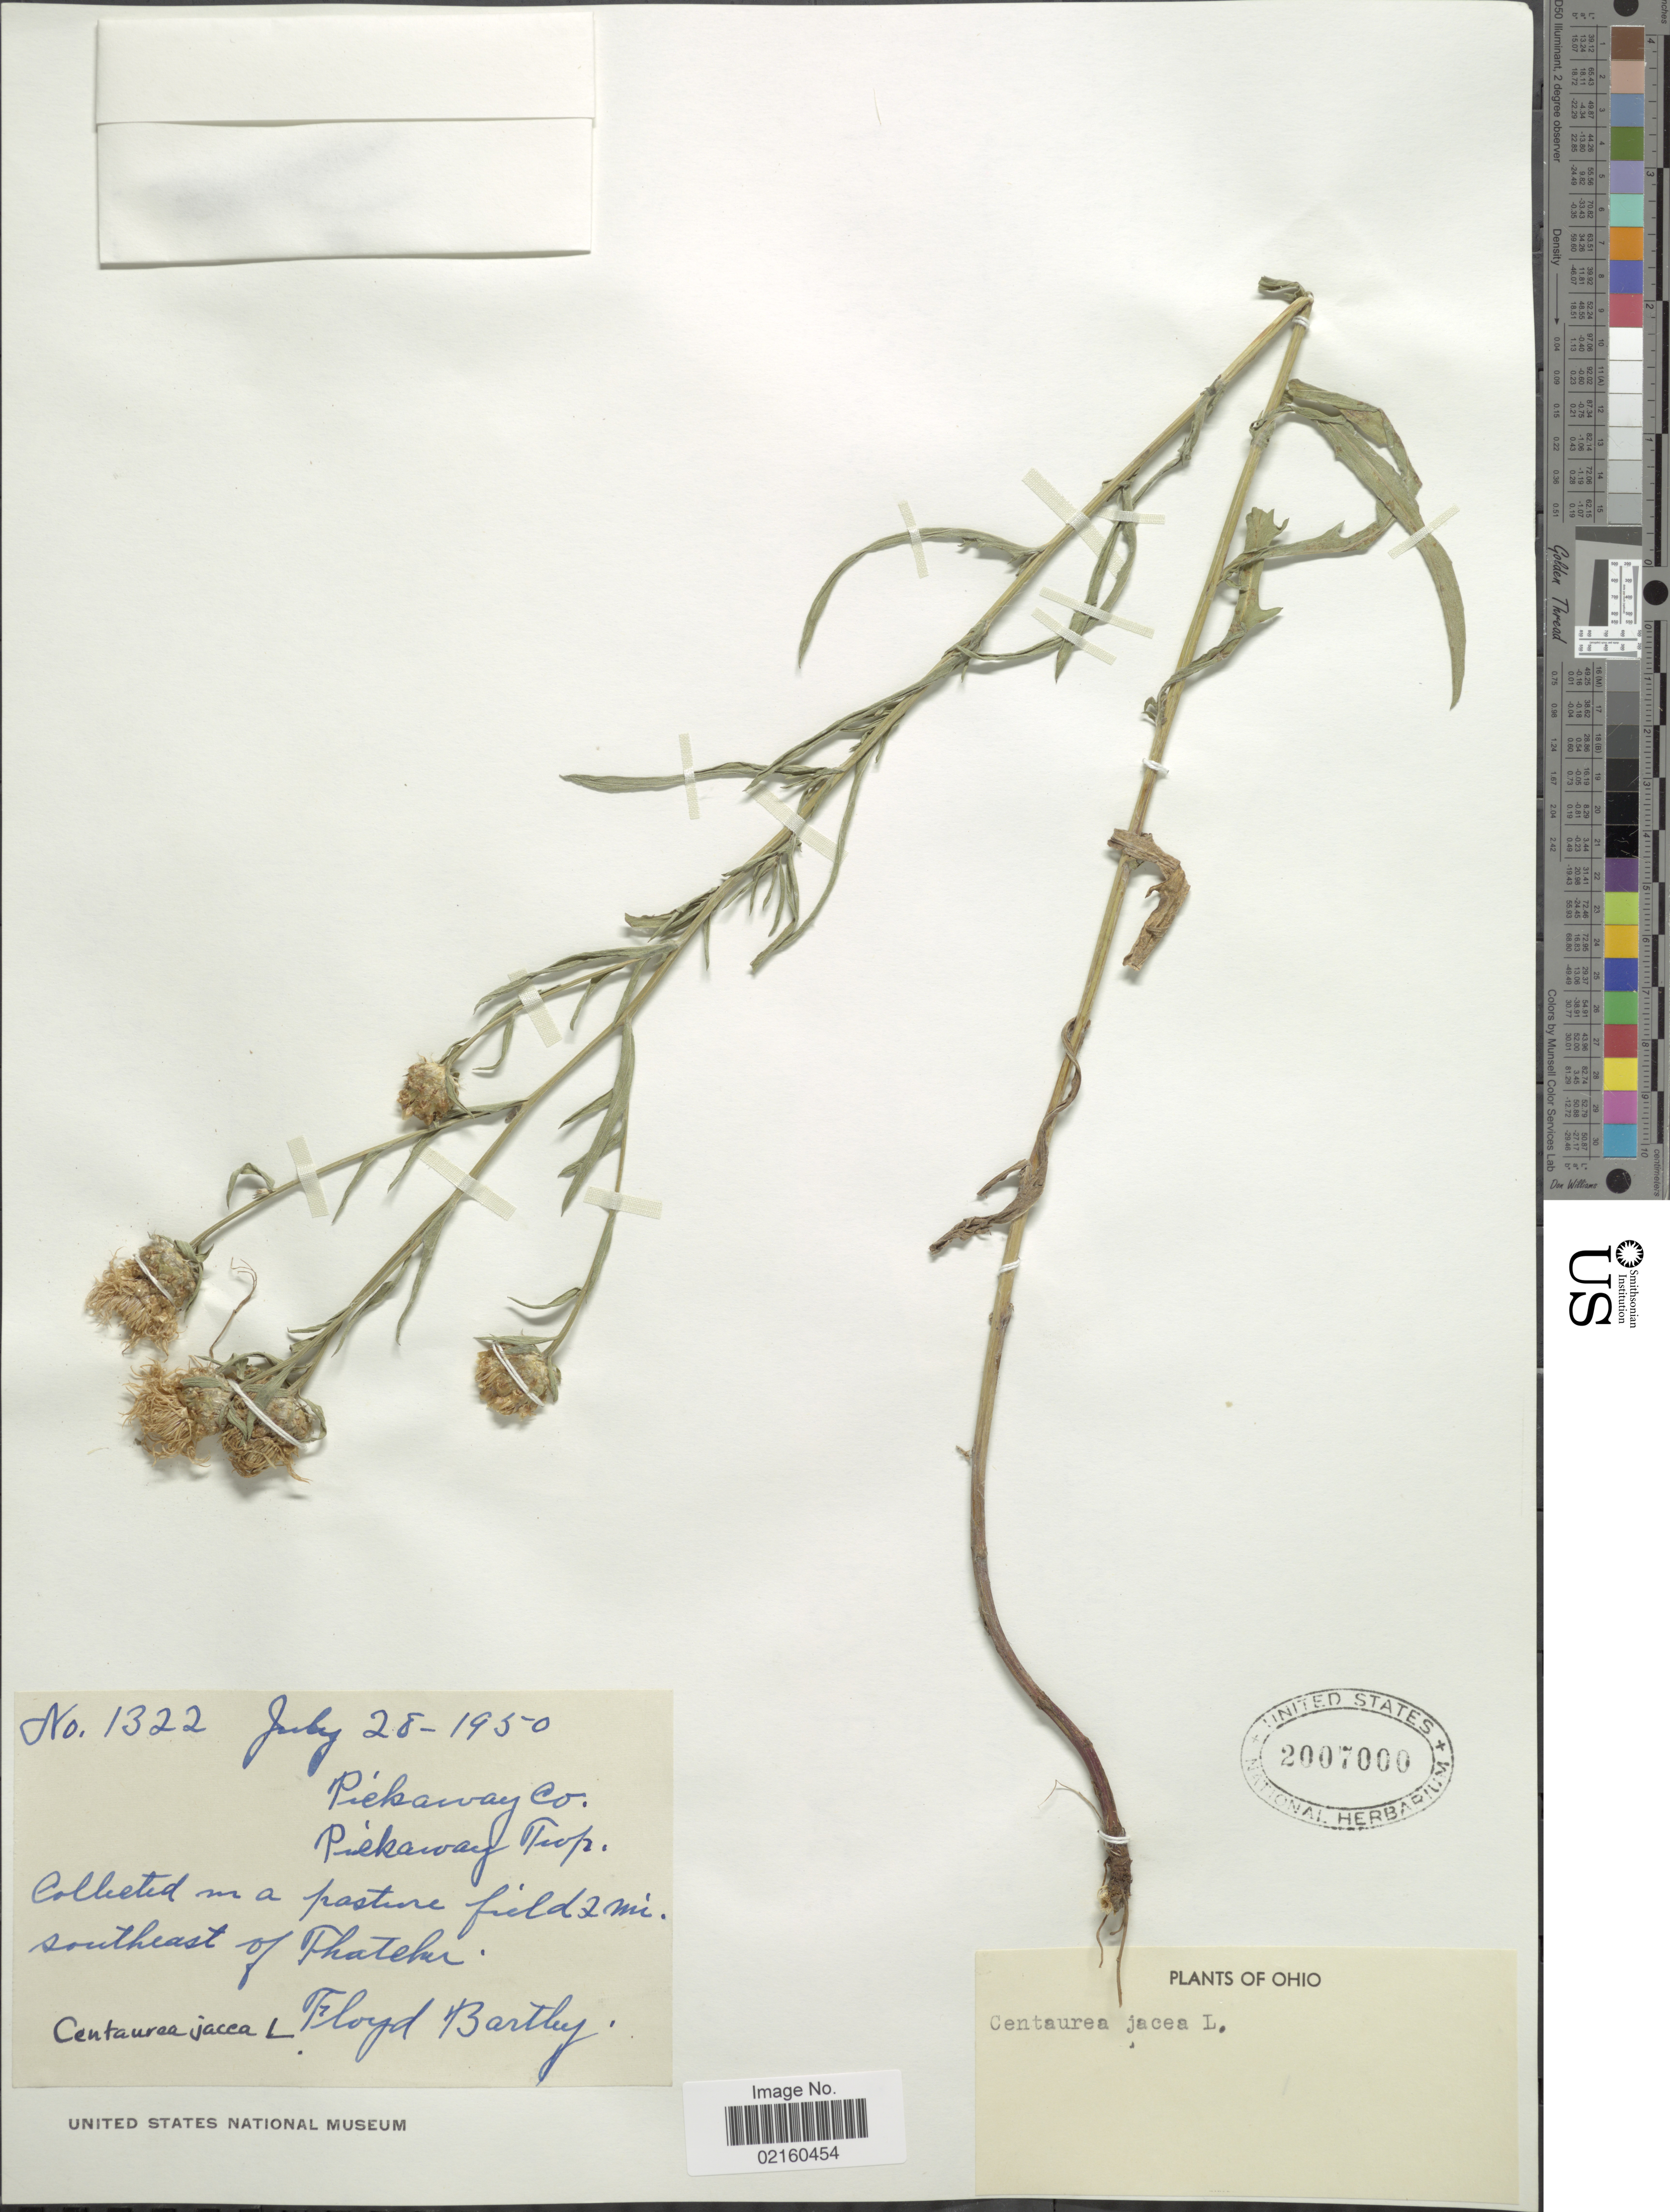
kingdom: Plantae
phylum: Tracheophyta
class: Magnoliopsida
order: Asterales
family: Asteraceae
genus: Centaurea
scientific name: Centaurea jacea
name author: L.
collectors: F. Bartley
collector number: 1322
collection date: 1950-07-28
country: United States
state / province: Ohio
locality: Pickaway Co., Pickaway Twp., 2 mi southeast of Thatcher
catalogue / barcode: US 2007000